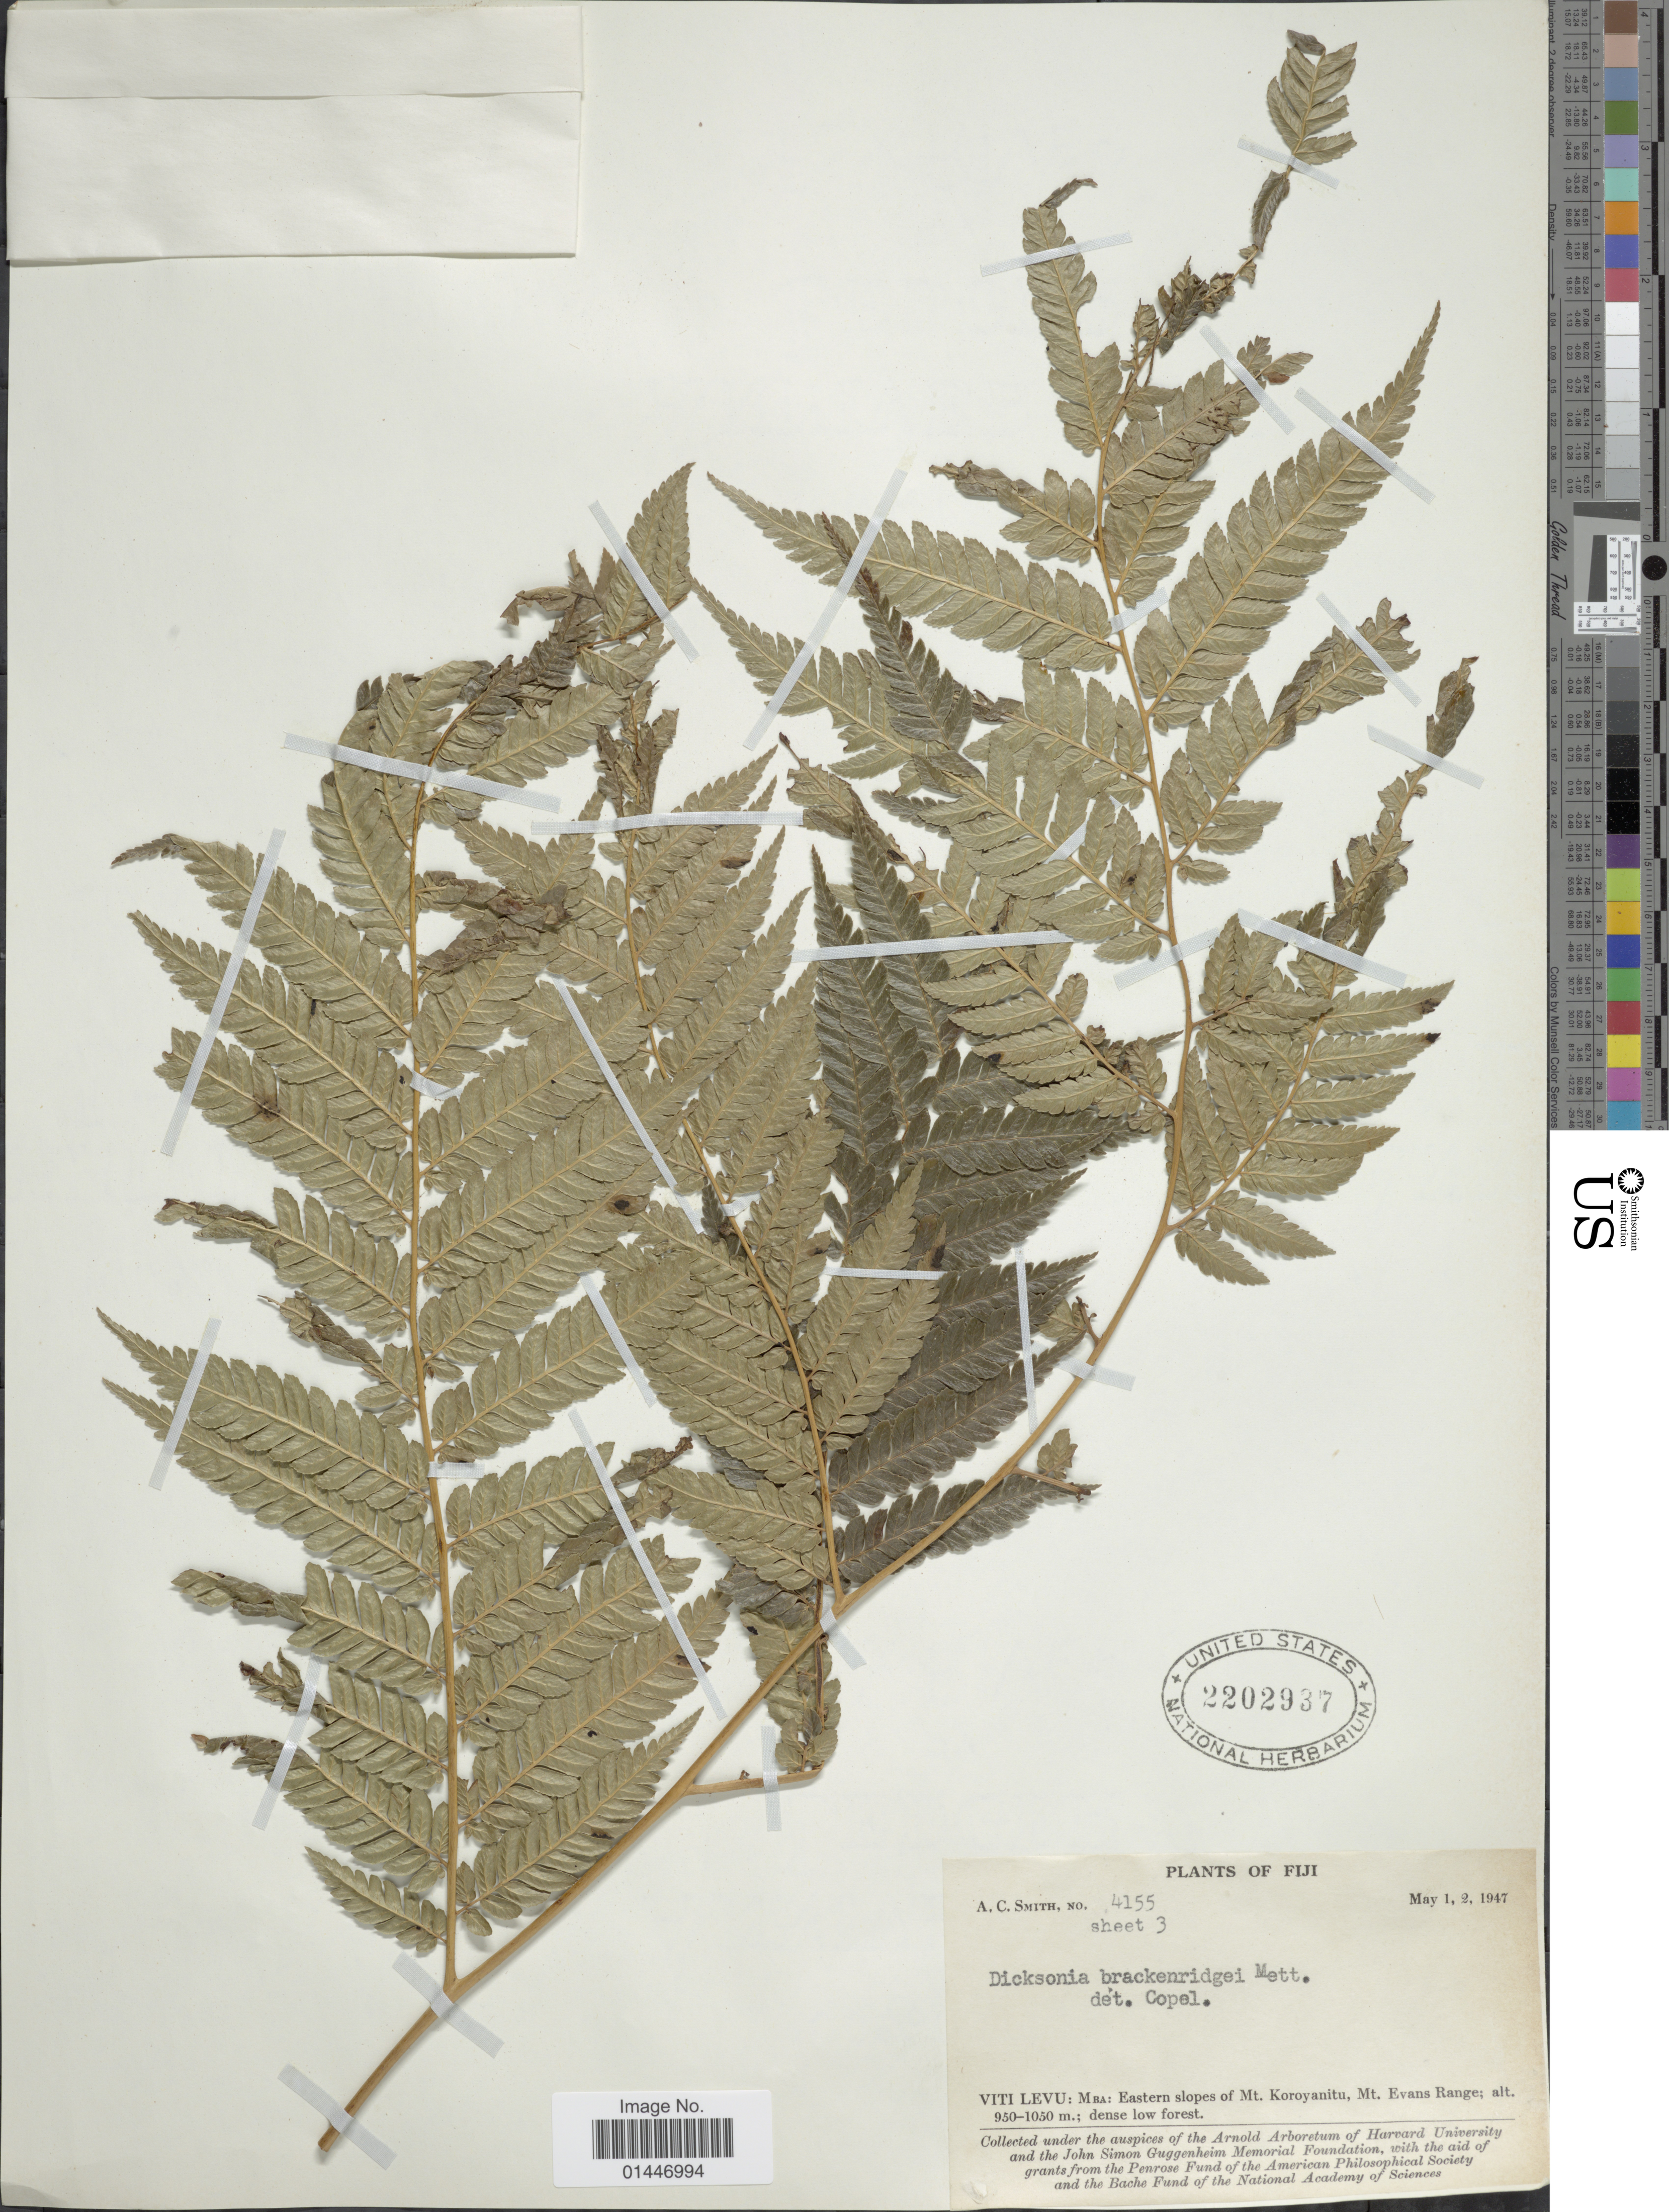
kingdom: Plantae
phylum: Tracheophyta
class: Polypodiopsida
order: Cyatheales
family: Dicksoniaceae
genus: Dicksonia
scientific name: Dicksonia brackenridgei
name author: Mett.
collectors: A. C. Smith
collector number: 4155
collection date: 1947-05-01/1947-05-02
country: Fiji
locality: Viti Levu: Mba: Eastern slopes of Mt. Koroyanitu, Mt. Evans Range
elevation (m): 950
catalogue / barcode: US 2202937